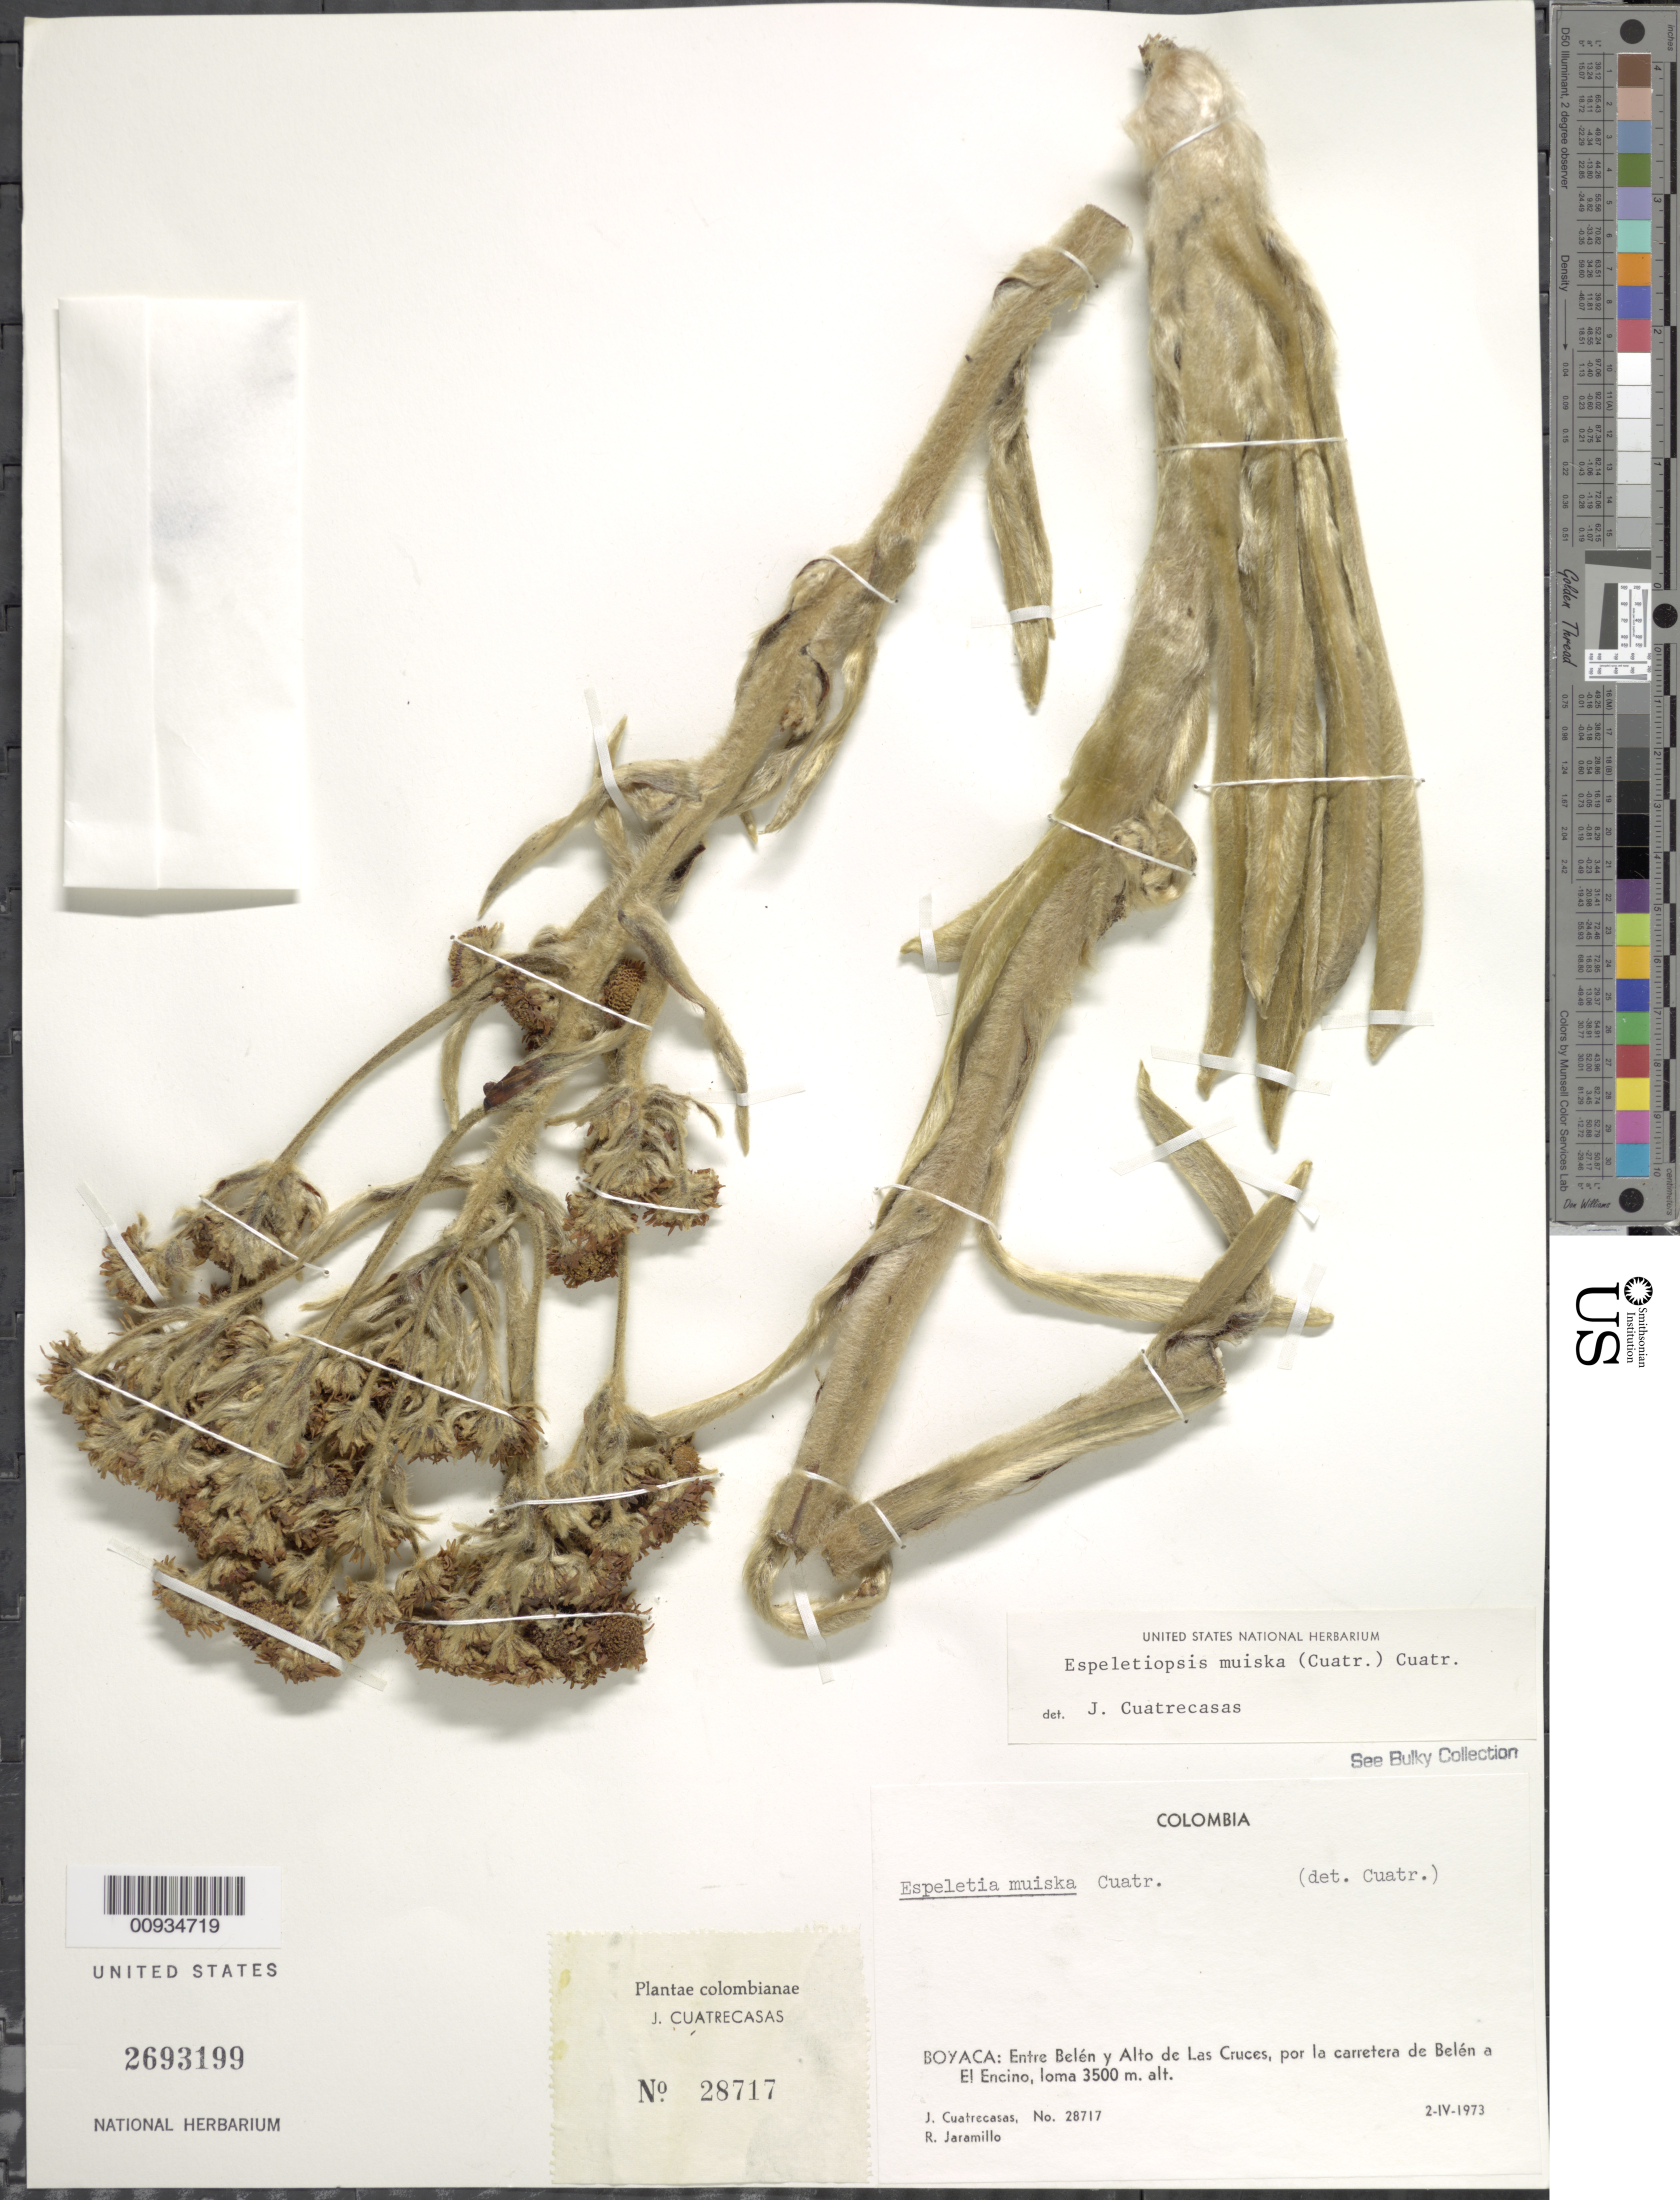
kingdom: Plantae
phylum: Tracheophyta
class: Magnoliopsida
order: Asterales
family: Asteraceae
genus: Espeletiopsis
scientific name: Espeletiopsis muiska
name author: (Cuatrec.) Cuatrec.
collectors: J. Cuatrecasas & R. Jaramillo M.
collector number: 28717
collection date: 1973-04-02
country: Colombia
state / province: Boyacá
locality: Boyacá: Entre Belen y Alto de Las Cruces, por la carretera de Belen a El Encino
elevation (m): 3500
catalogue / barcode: US 2693199